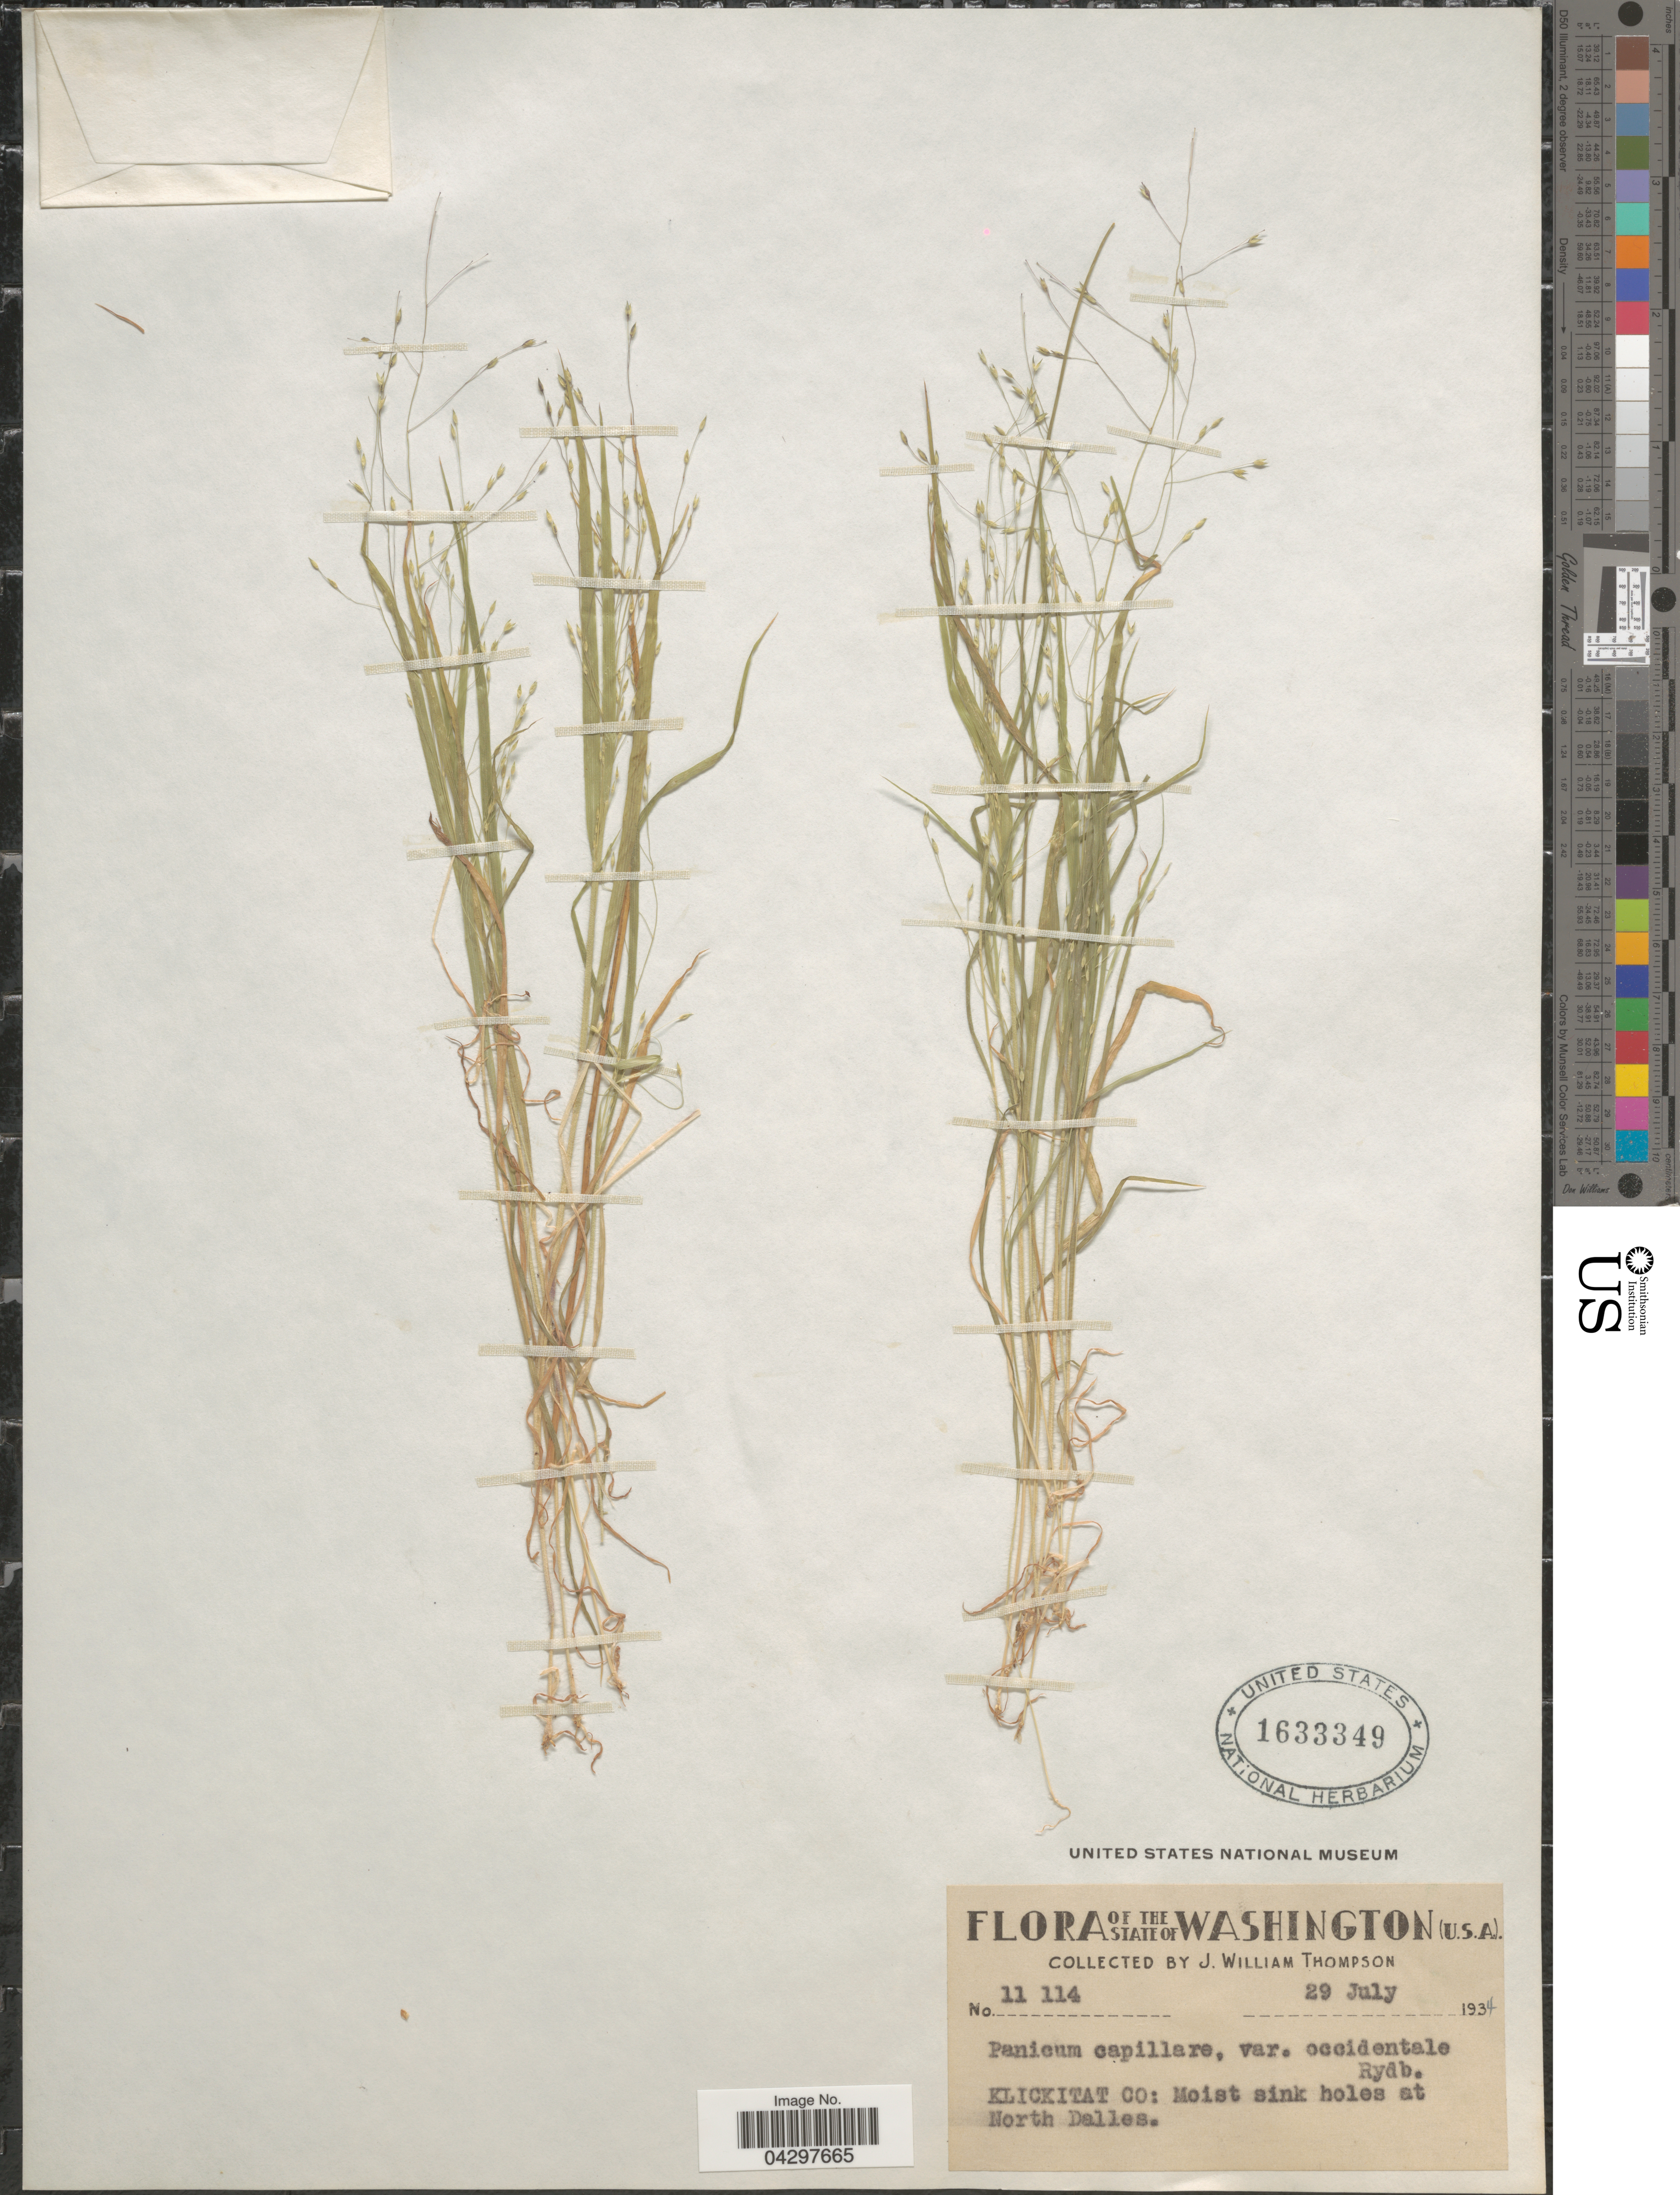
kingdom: Plantae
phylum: Tracheophyta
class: Liliopsida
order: Poales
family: Poaceae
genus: Panicum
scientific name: Panicum capillare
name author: L.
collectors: J. W. Thompson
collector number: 11114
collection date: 1934-07-29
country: United States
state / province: Washington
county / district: Klickitat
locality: Klickitat Co: Moist sink holes at North Dalles.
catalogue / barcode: US 1633349